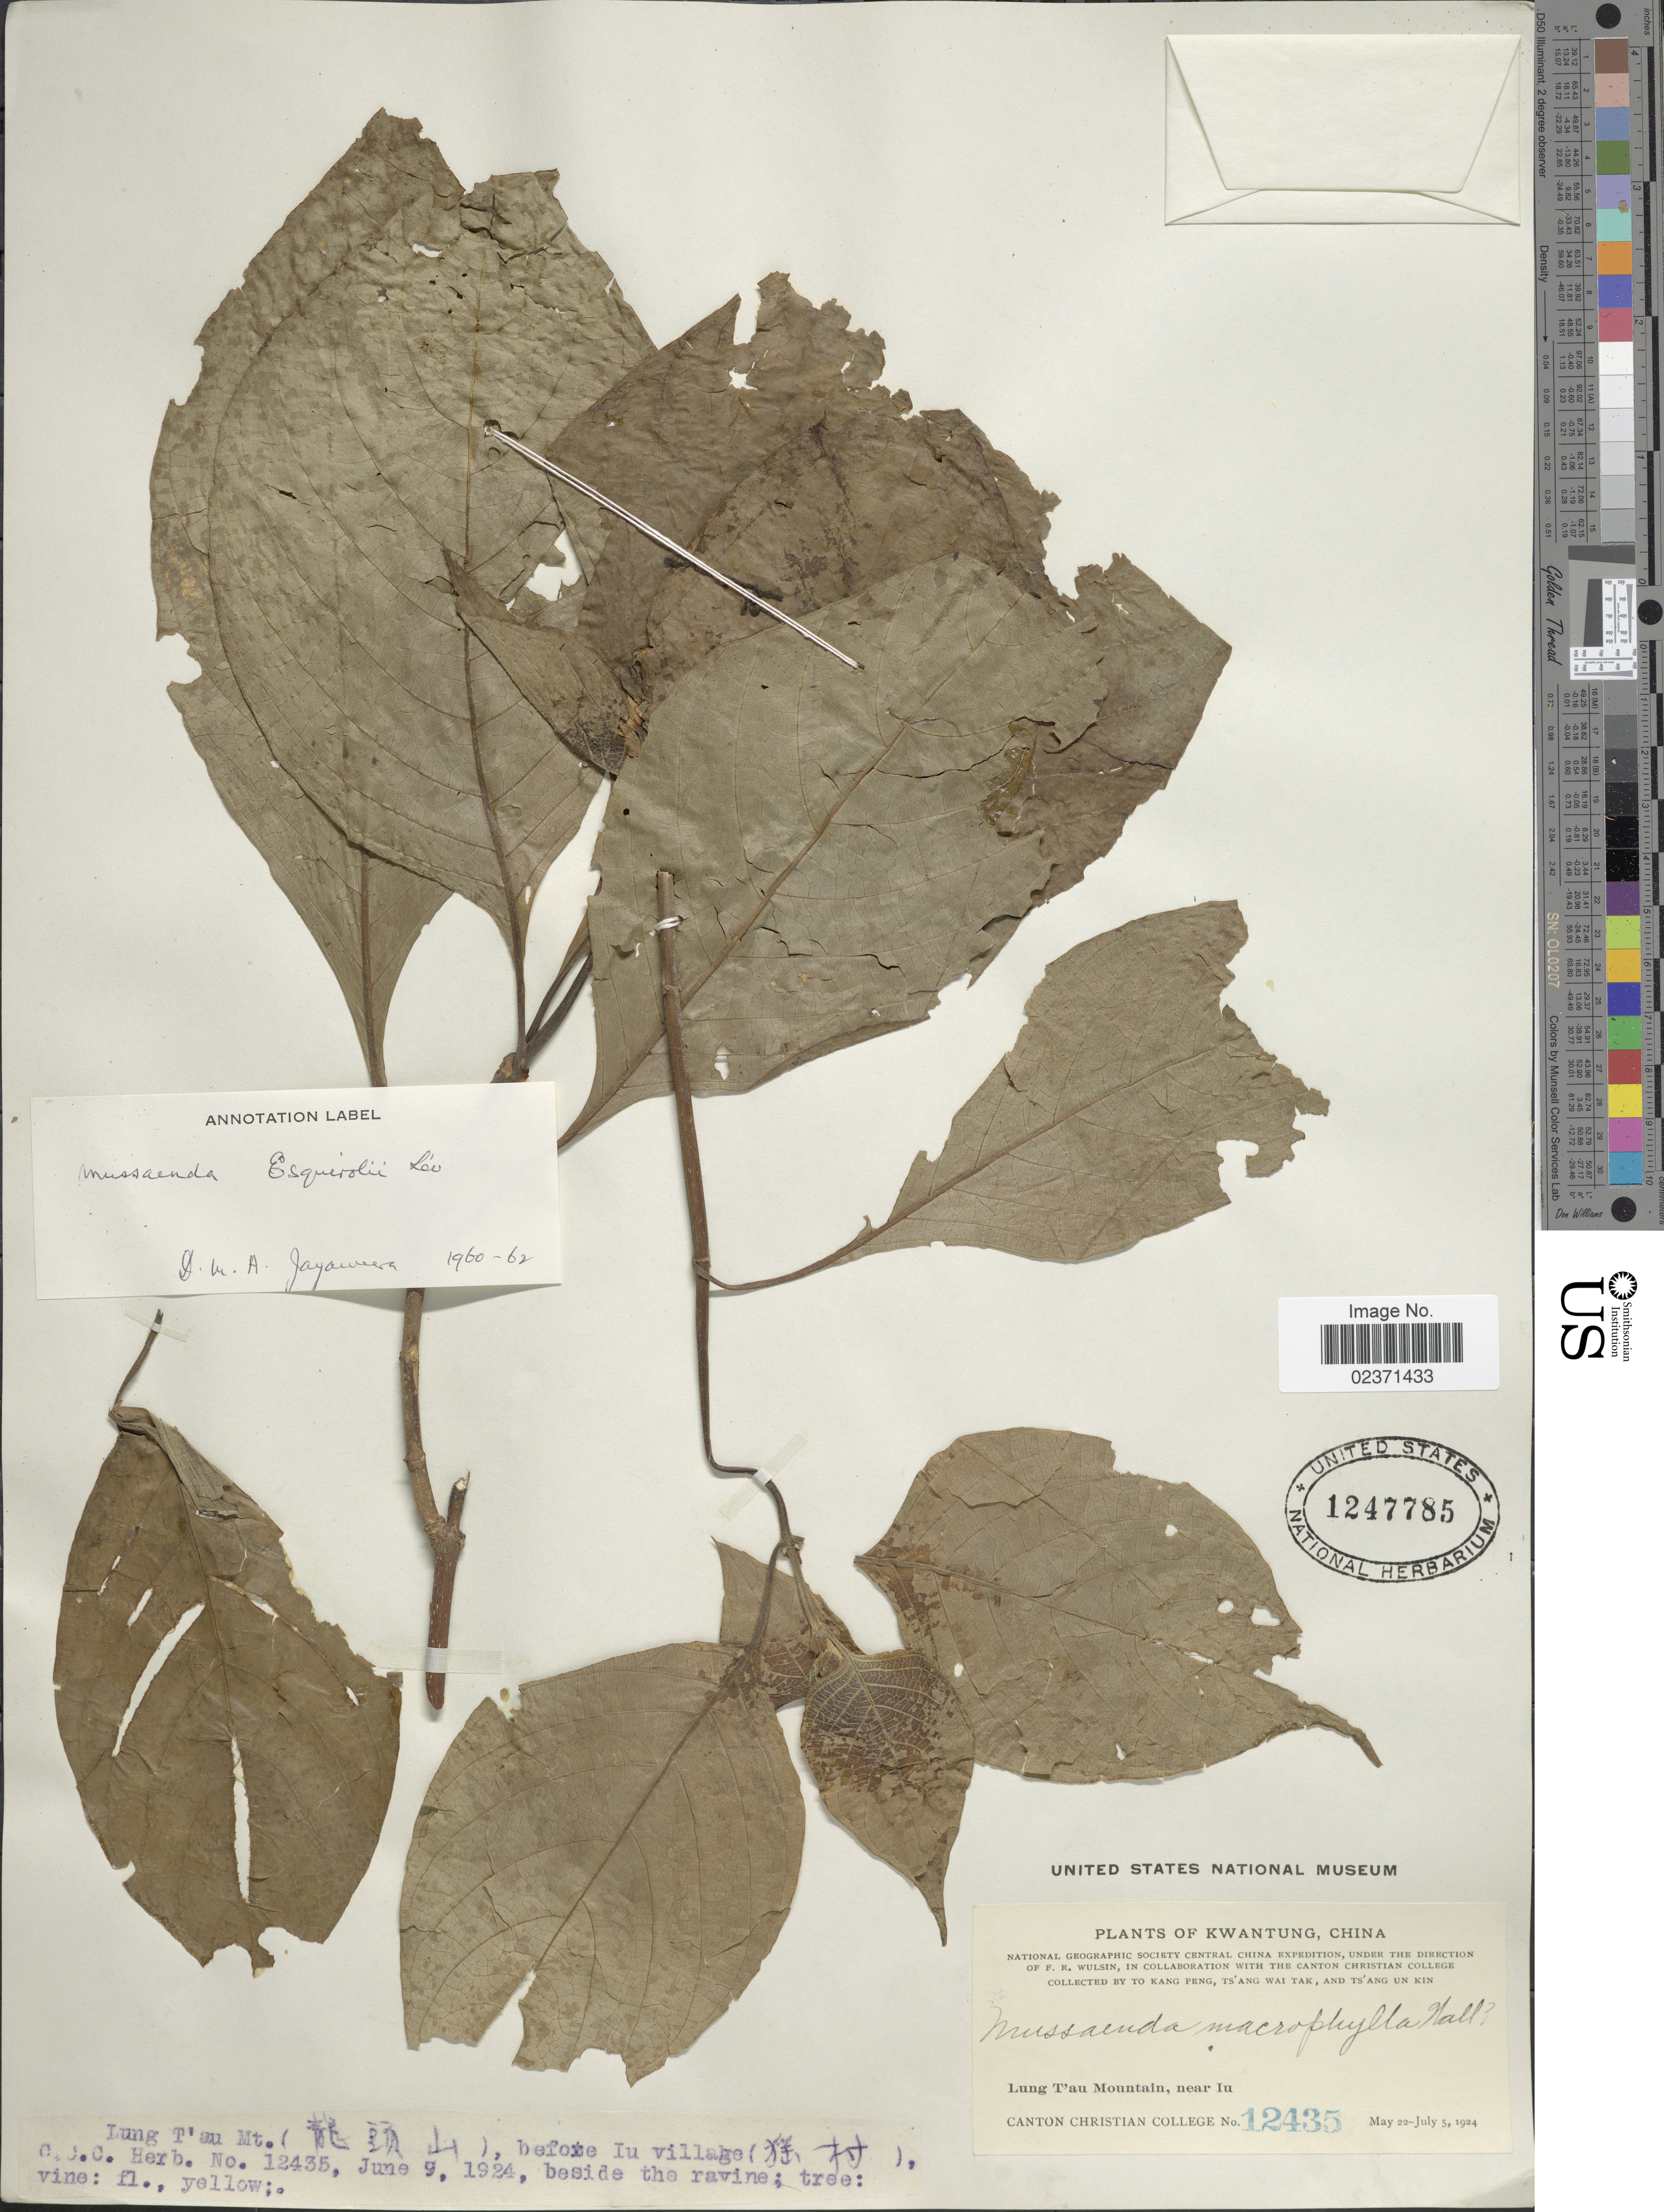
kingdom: Plantae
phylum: Tracheophyta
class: Magnoliopsida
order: Gentianales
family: Rubiaceae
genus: Mussaenda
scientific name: Mussaenda esquirolii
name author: H. Lév.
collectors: Canton Christian College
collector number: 12435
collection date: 1924-06-09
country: China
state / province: Guangdong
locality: Kwantung. Lung T'au Mountain, before Iu village. Central China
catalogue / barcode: US 1247785